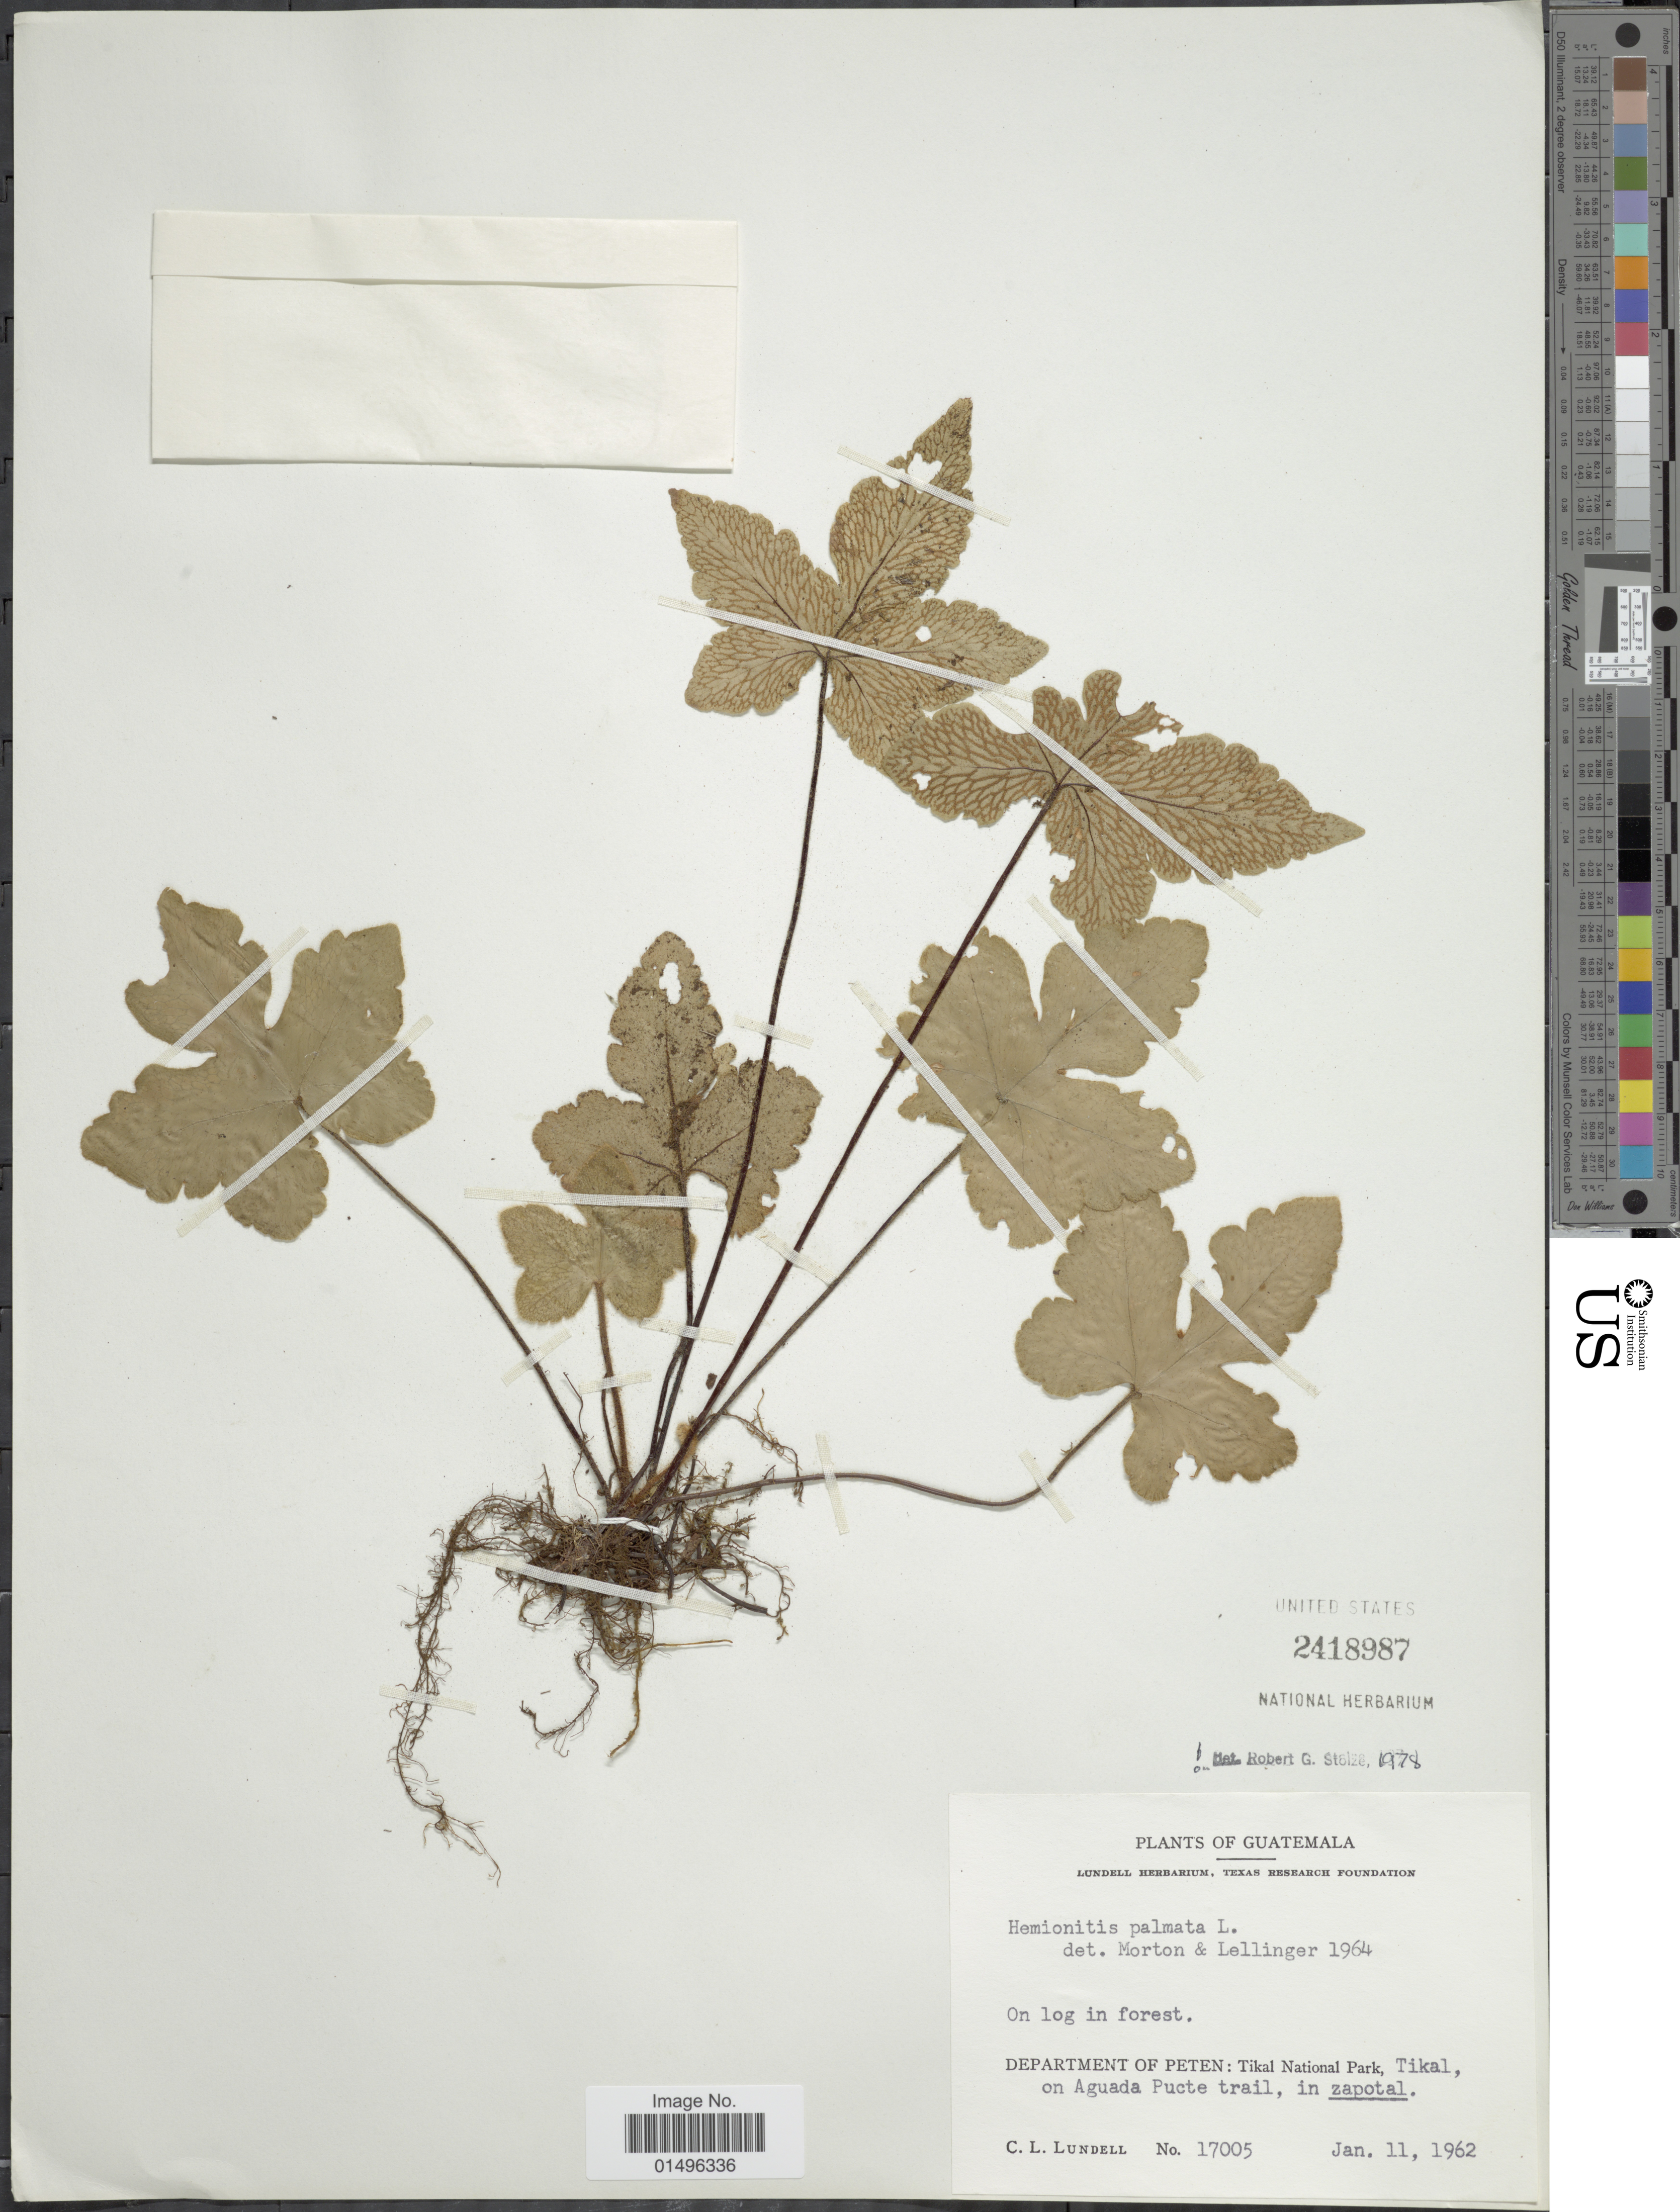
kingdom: Plantae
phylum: Tracheophyta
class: Polypodiopsida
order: Polypodiales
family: Pteridaceae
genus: Hemionitis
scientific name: Hemionitis palmata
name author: L.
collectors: C. L. Lundell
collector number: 17005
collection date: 1962-01-11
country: Guatemala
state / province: El Petén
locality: Guatemala, Department of Peten: Tikal National Park, Tikal on Aguada Pucte trail, in zapotal.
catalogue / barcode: US 2418987